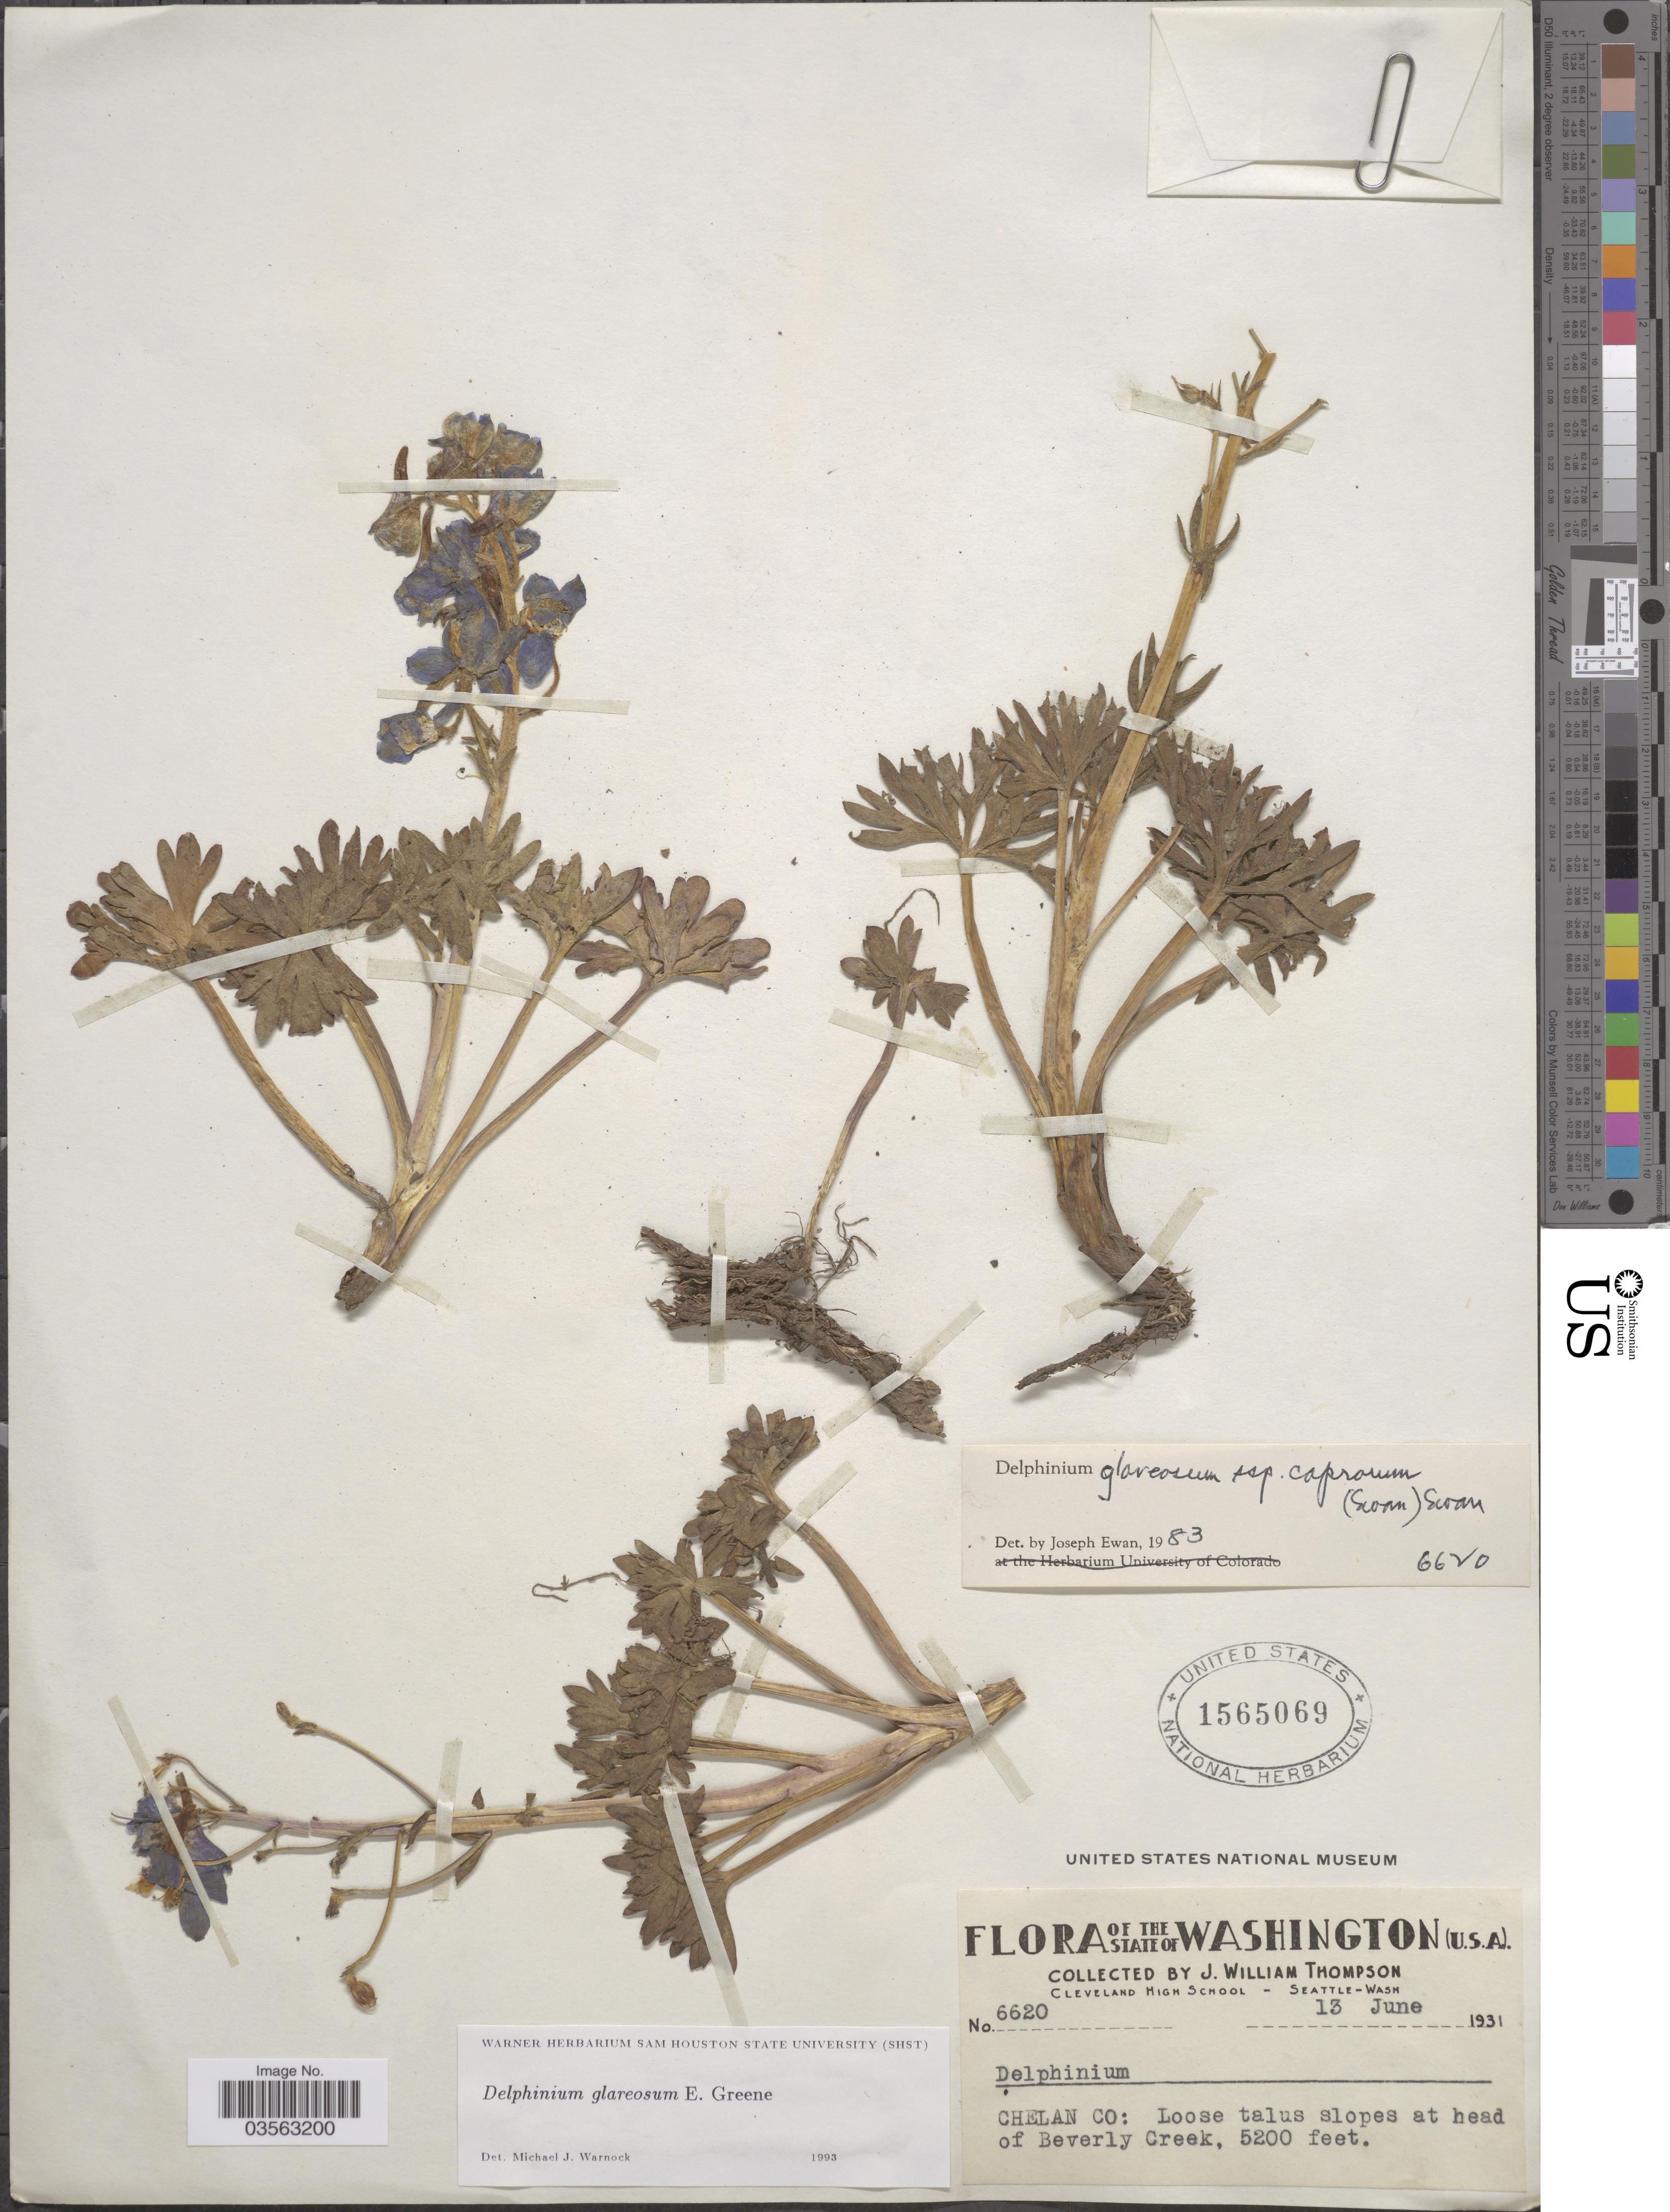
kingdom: Plantae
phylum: Tracheophyta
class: Magnoliopsida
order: Ranunculales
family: Ranunculaceae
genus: Delphinium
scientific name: Delphinium glareosum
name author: Greene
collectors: J. W. Thompson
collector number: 6620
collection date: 1931-06-13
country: United States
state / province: Washington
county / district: Chelan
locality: U.S.A. Chelan Co: Loose talus slopes at head of Beverly Creek.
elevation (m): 1585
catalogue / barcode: US 1565069